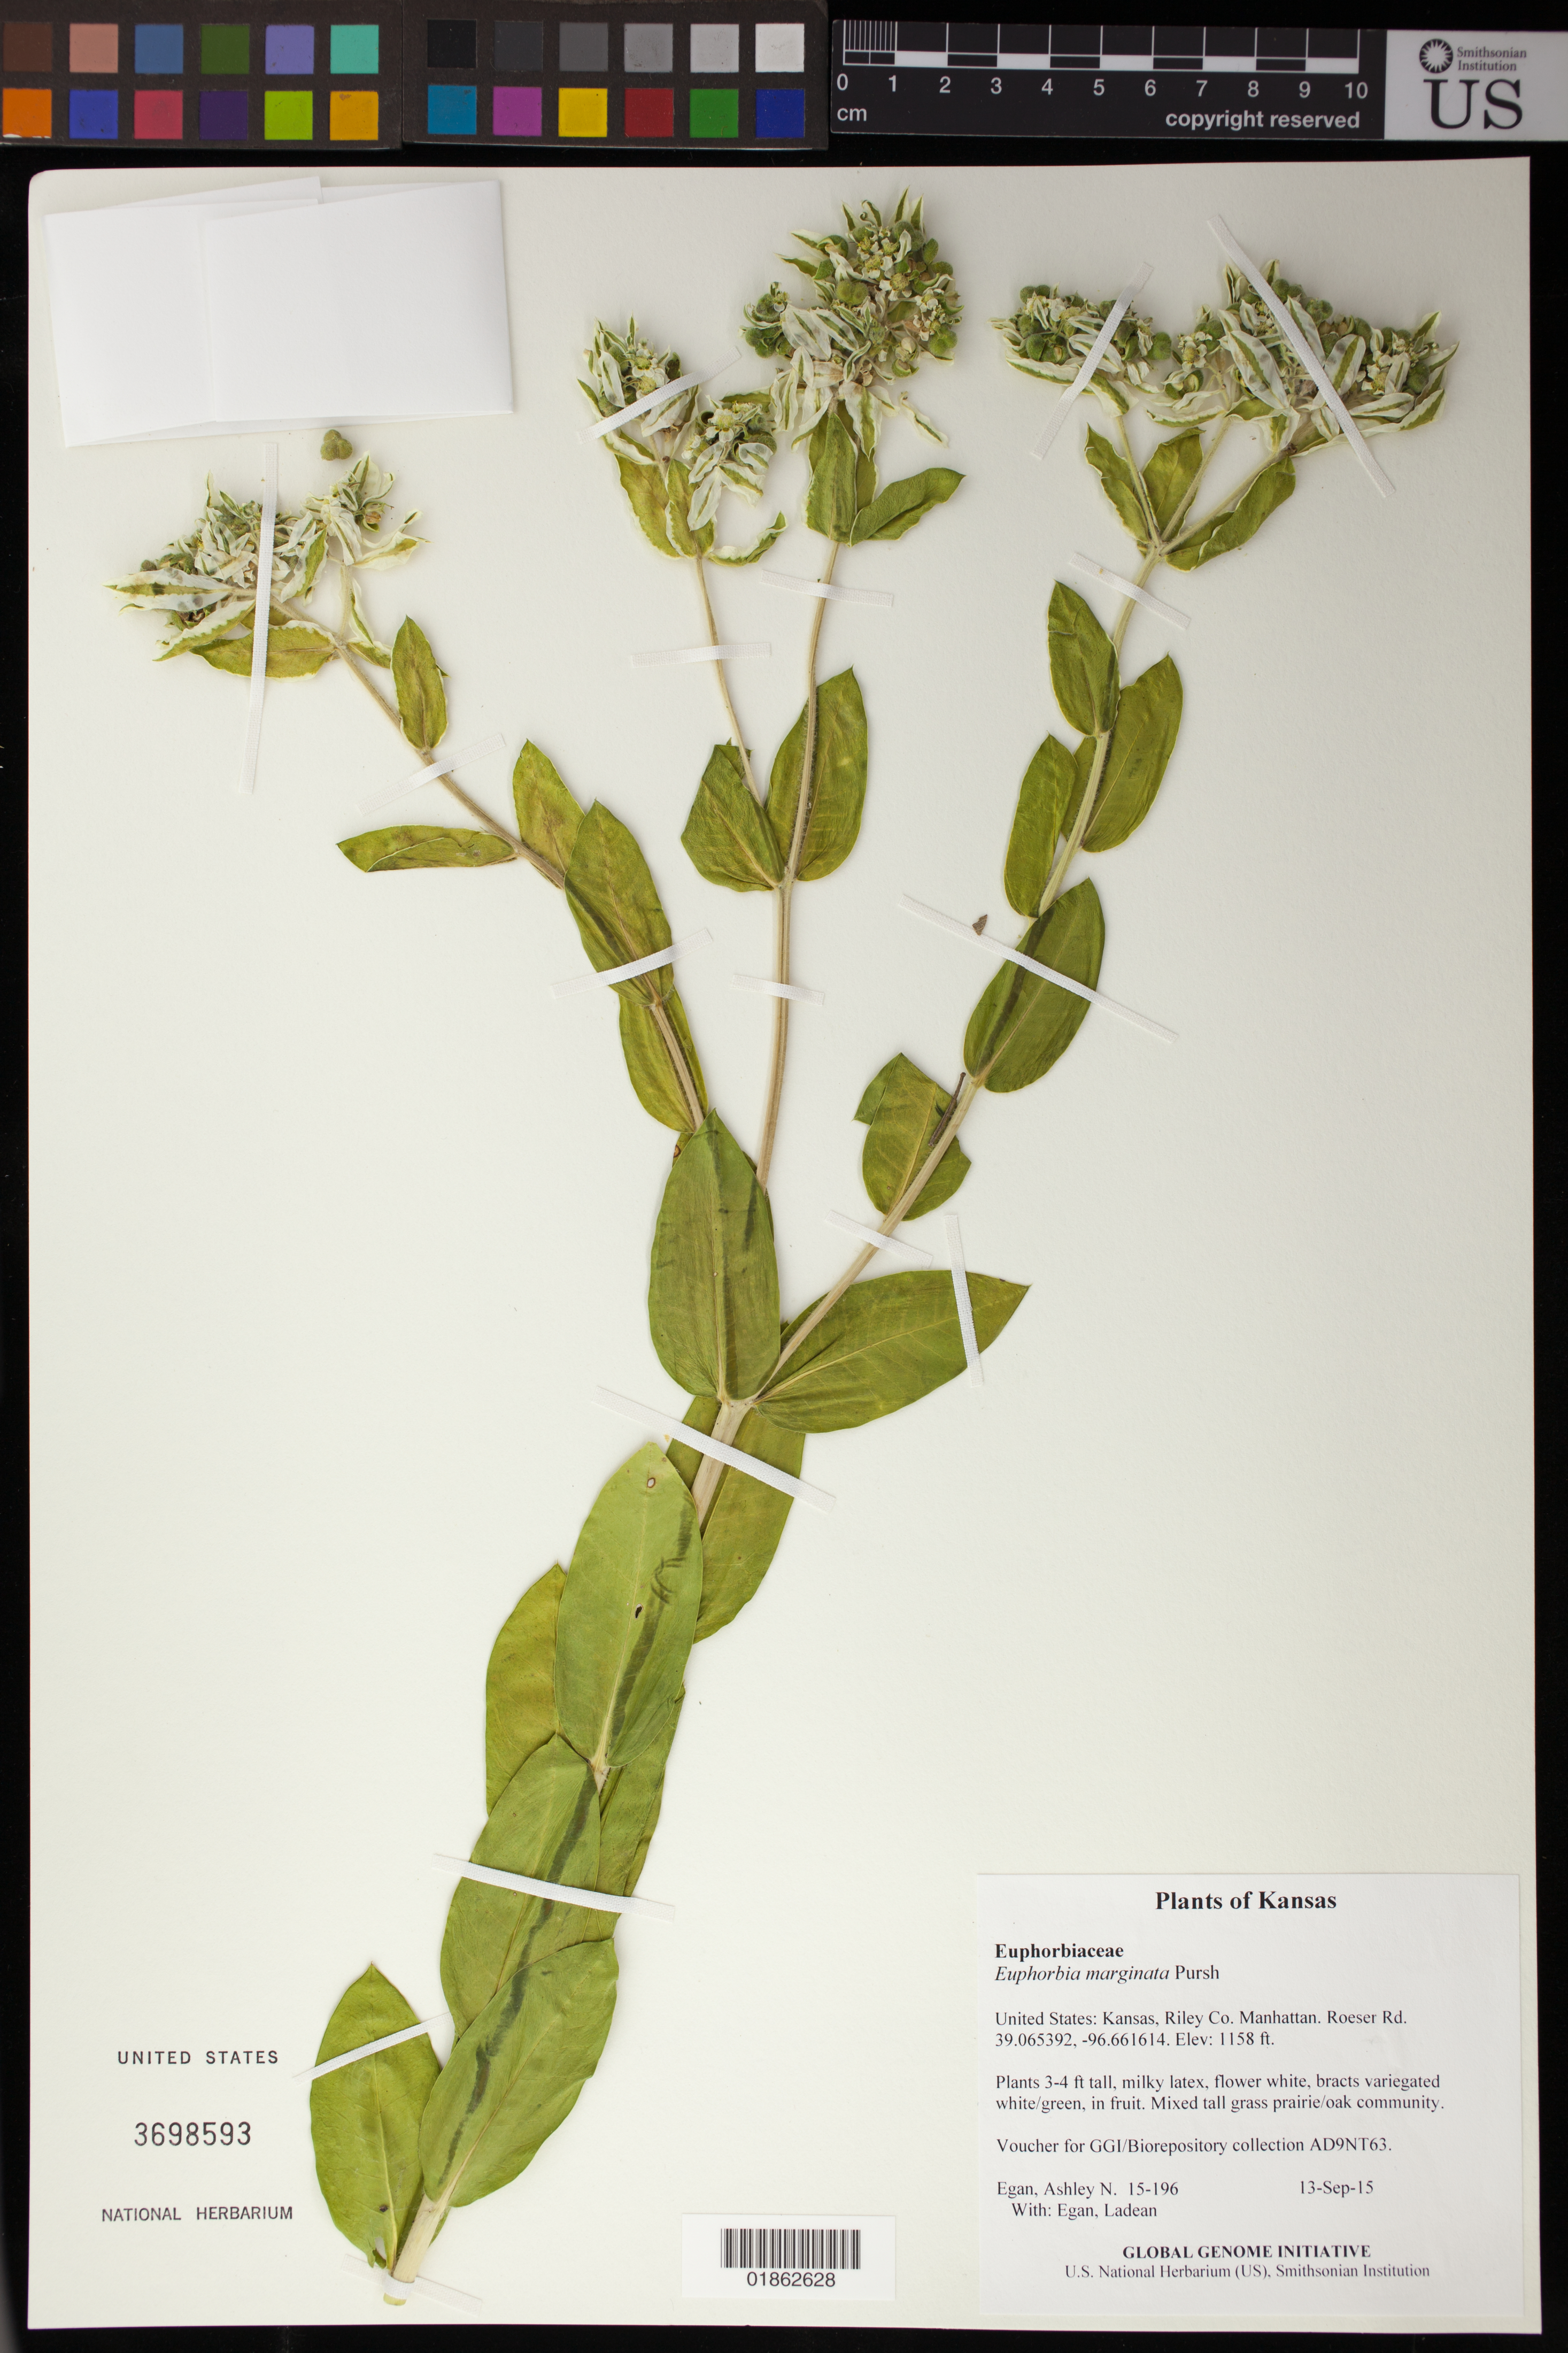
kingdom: Plantae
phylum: Tracheophyta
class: Magnoliopsida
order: Malpighiales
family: Euphorbiaceae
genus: Euphorbia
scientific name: Euphorbia marginata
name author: Pursh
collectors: A. N. Egan & L. Egan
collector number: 15-196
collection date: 2015-09-13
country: United States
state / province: Kansas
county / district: Riley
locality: Manhattan. Roeser Rd.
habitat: Mixed tall grass prairie/oak community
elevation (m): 353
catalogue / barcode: US 3698593